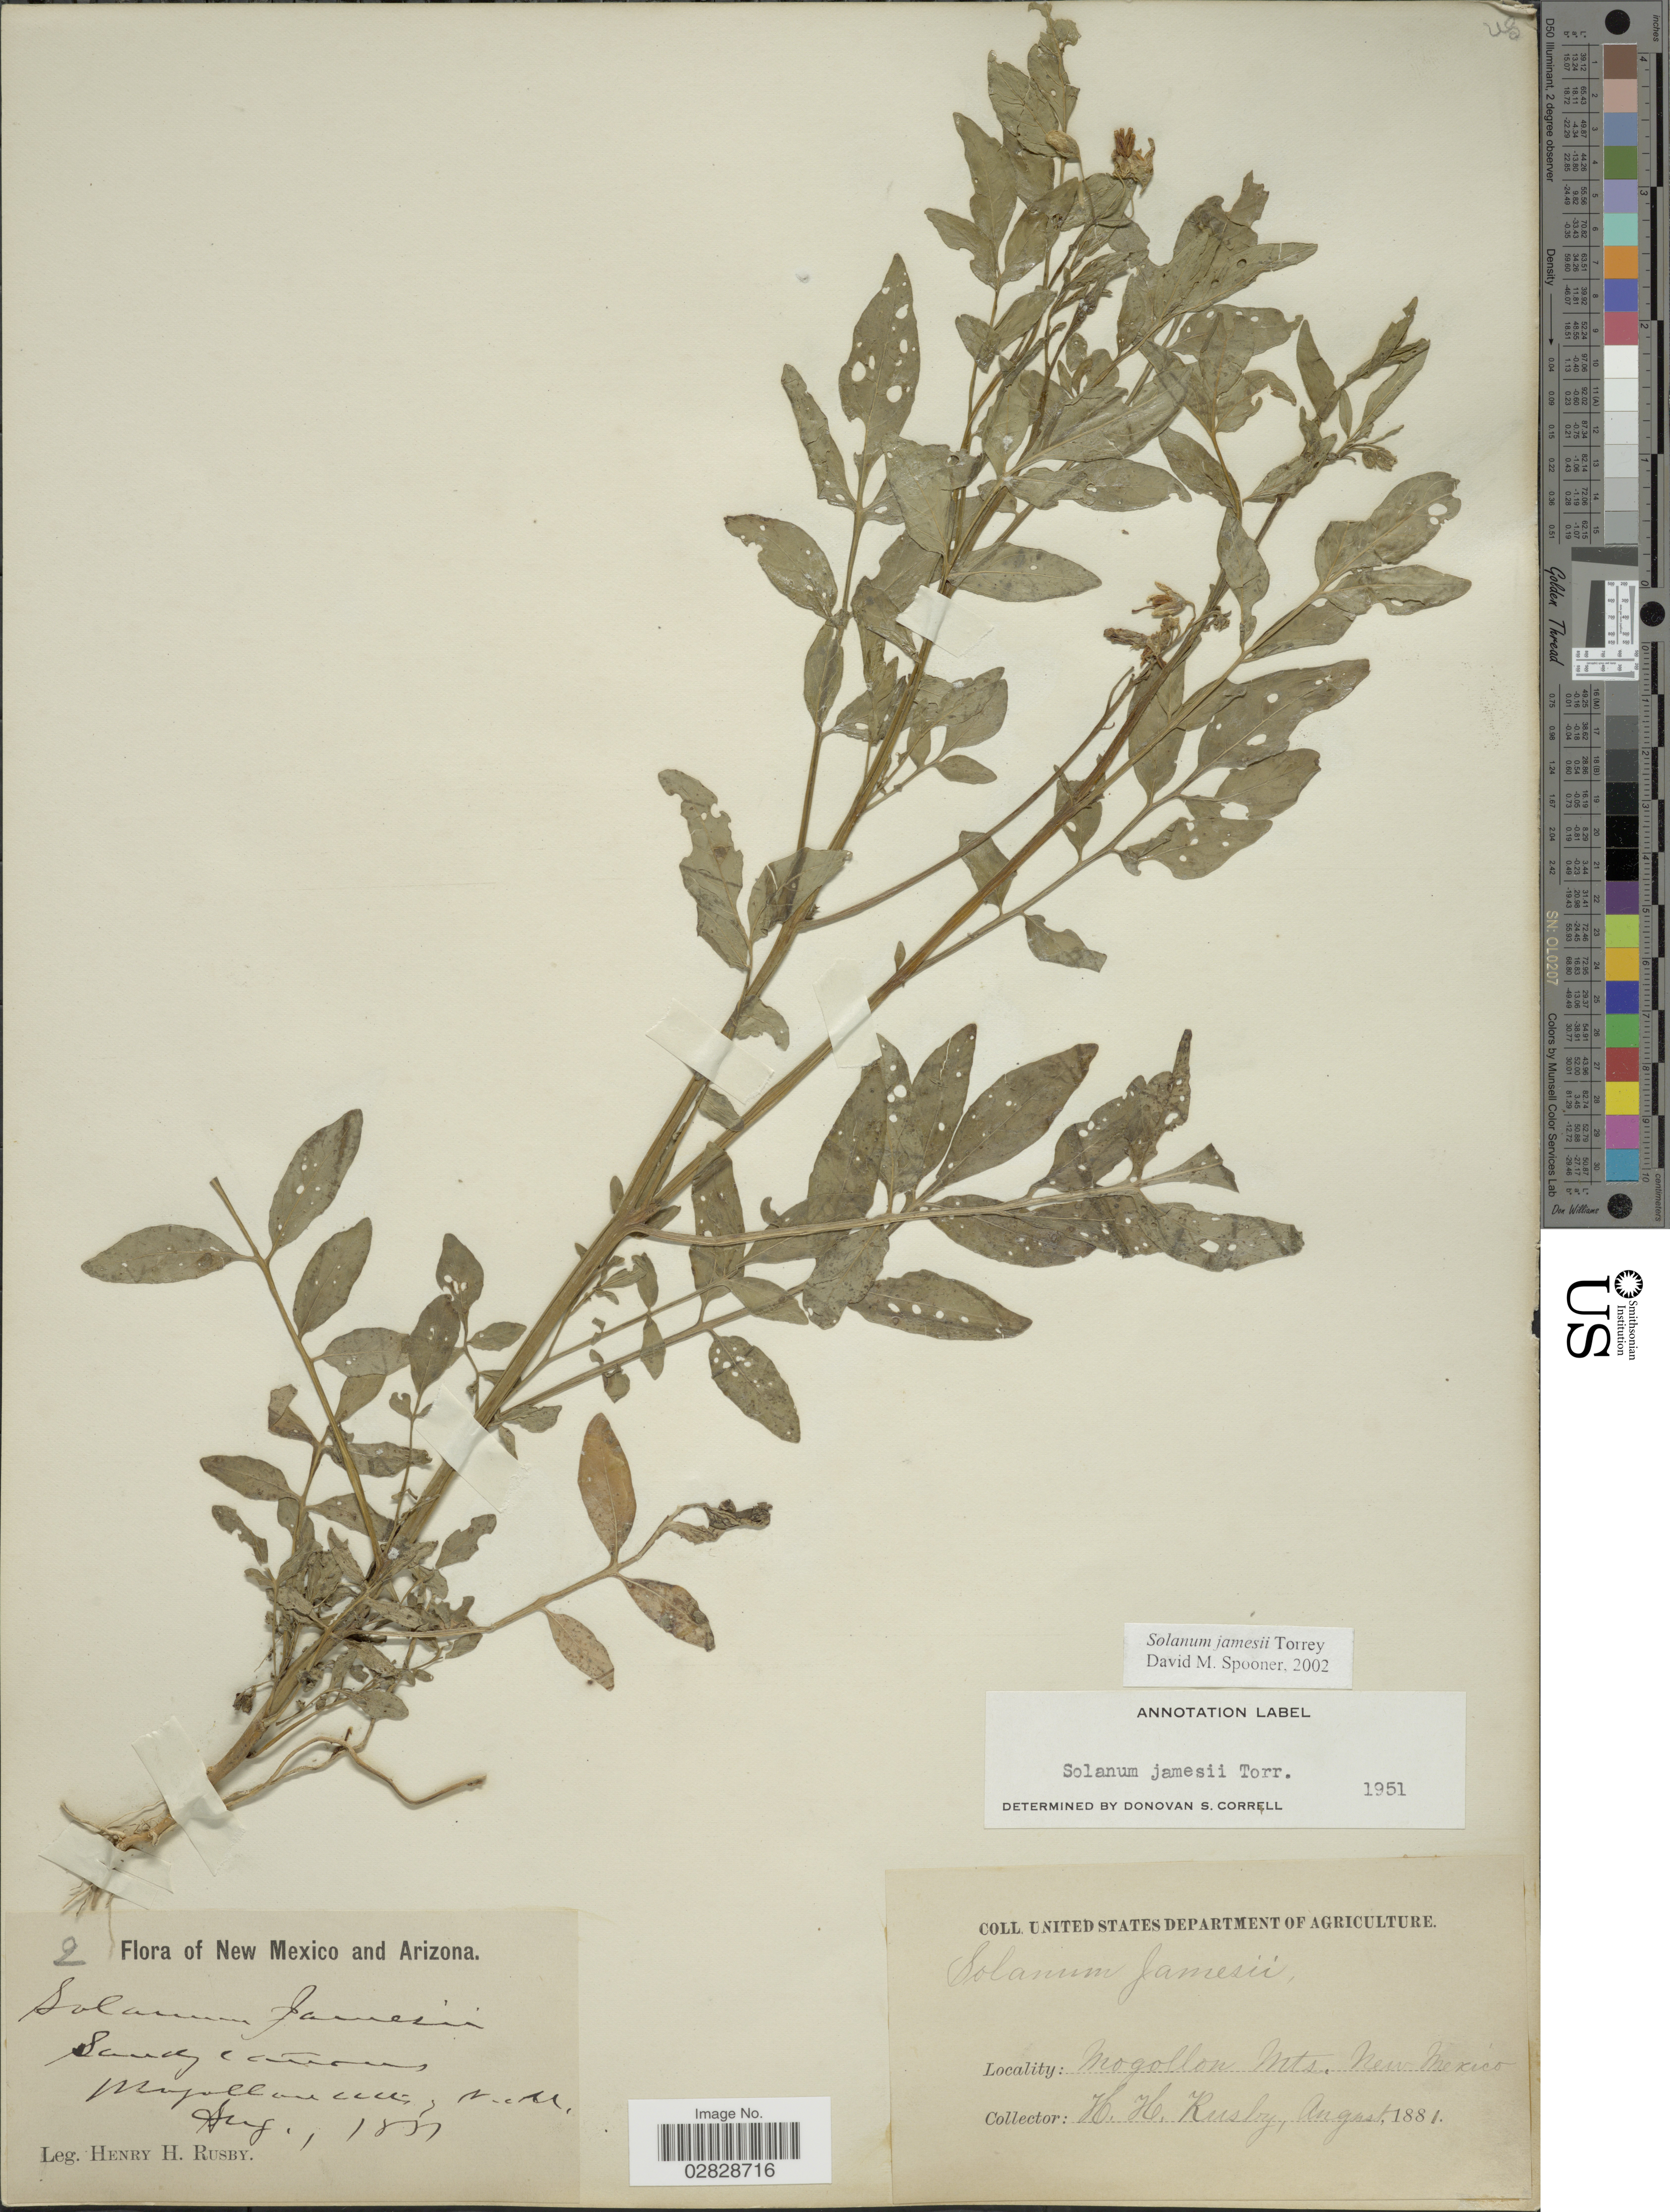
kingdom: Plantae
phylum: Tracheophyta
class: Magnoliopsida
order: Solanales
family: Solanaceae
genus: Solanum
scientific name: Solanum jamesii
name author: Torr.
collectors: H. H. Rusby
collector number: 2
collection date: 1881-08-01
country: United States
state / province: New Mexico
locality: Mogollon Mts.